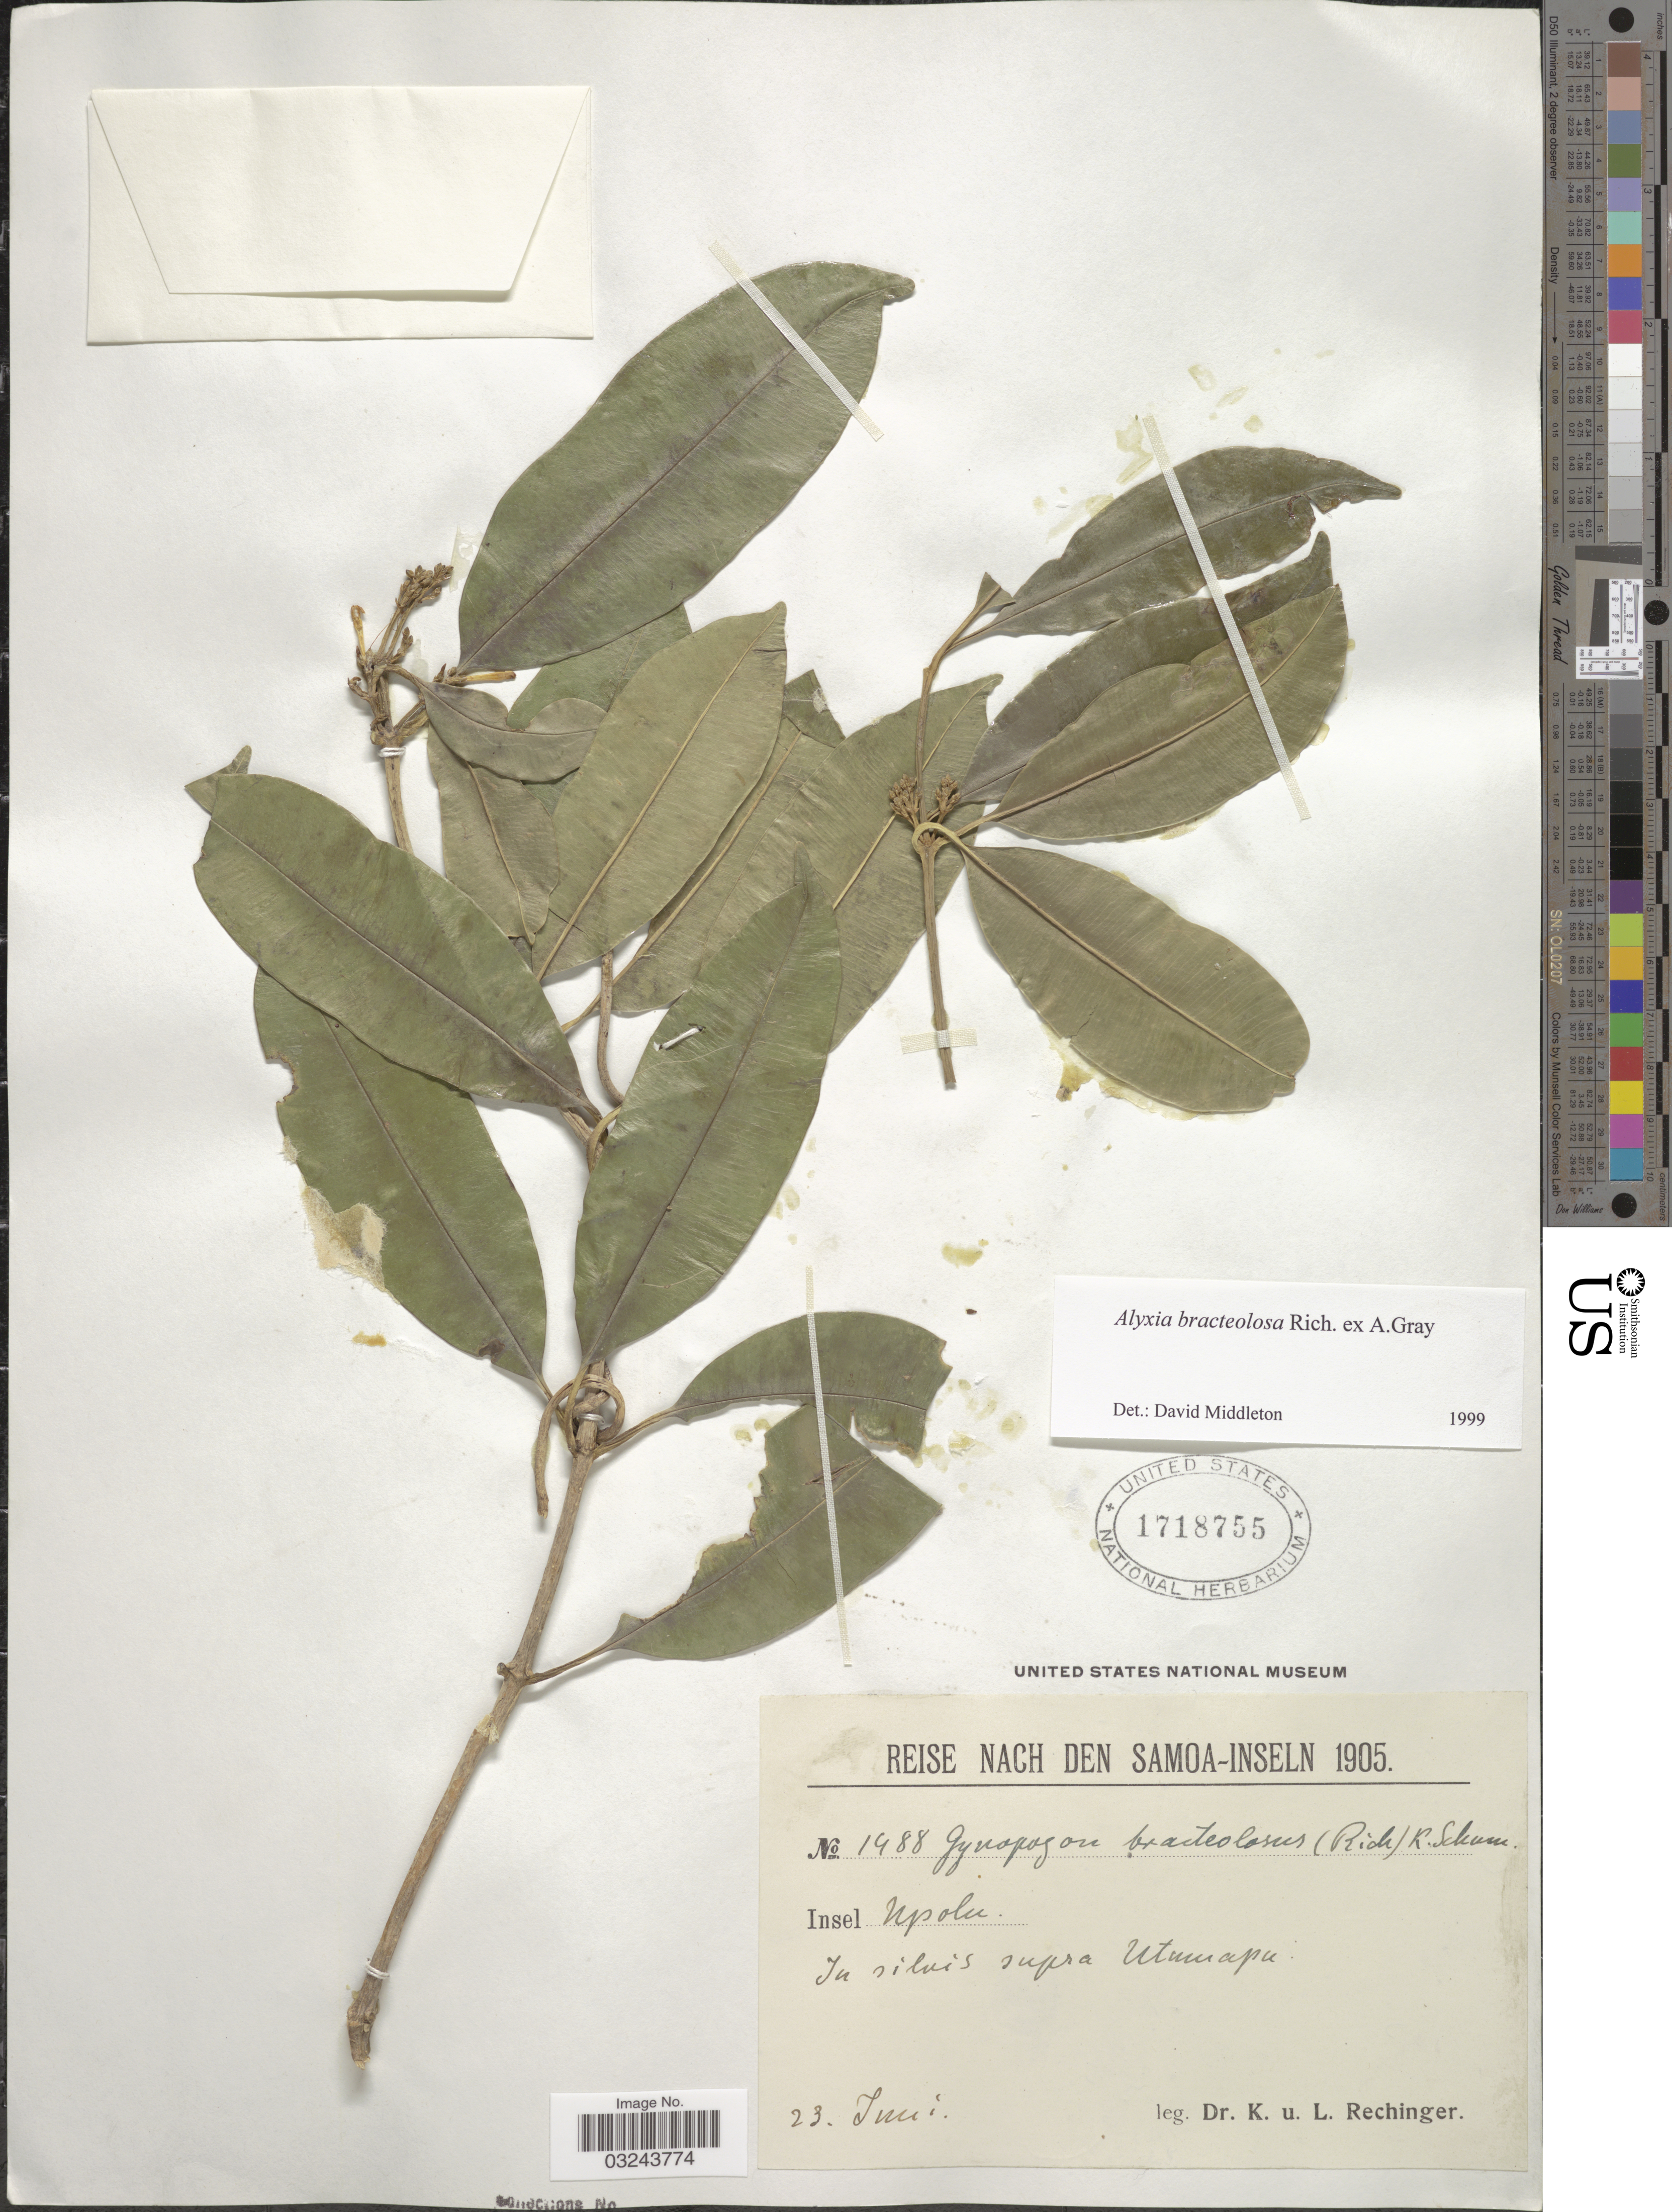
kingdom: Plantae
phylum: Tracheophyta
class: Magnoliopsida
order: Gentianales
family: Apocynaceae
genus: Alyxia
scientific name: Alyxia bracteolosa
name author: W.P. Rich ex A. Gray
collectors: K. Rechinger & L. Rechinger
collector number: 1488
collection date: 1905-06-23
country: Samoa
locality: Samoa-Inseln. Insel Upolu. In silvis supra Utumapu.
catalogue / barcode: US 1718755